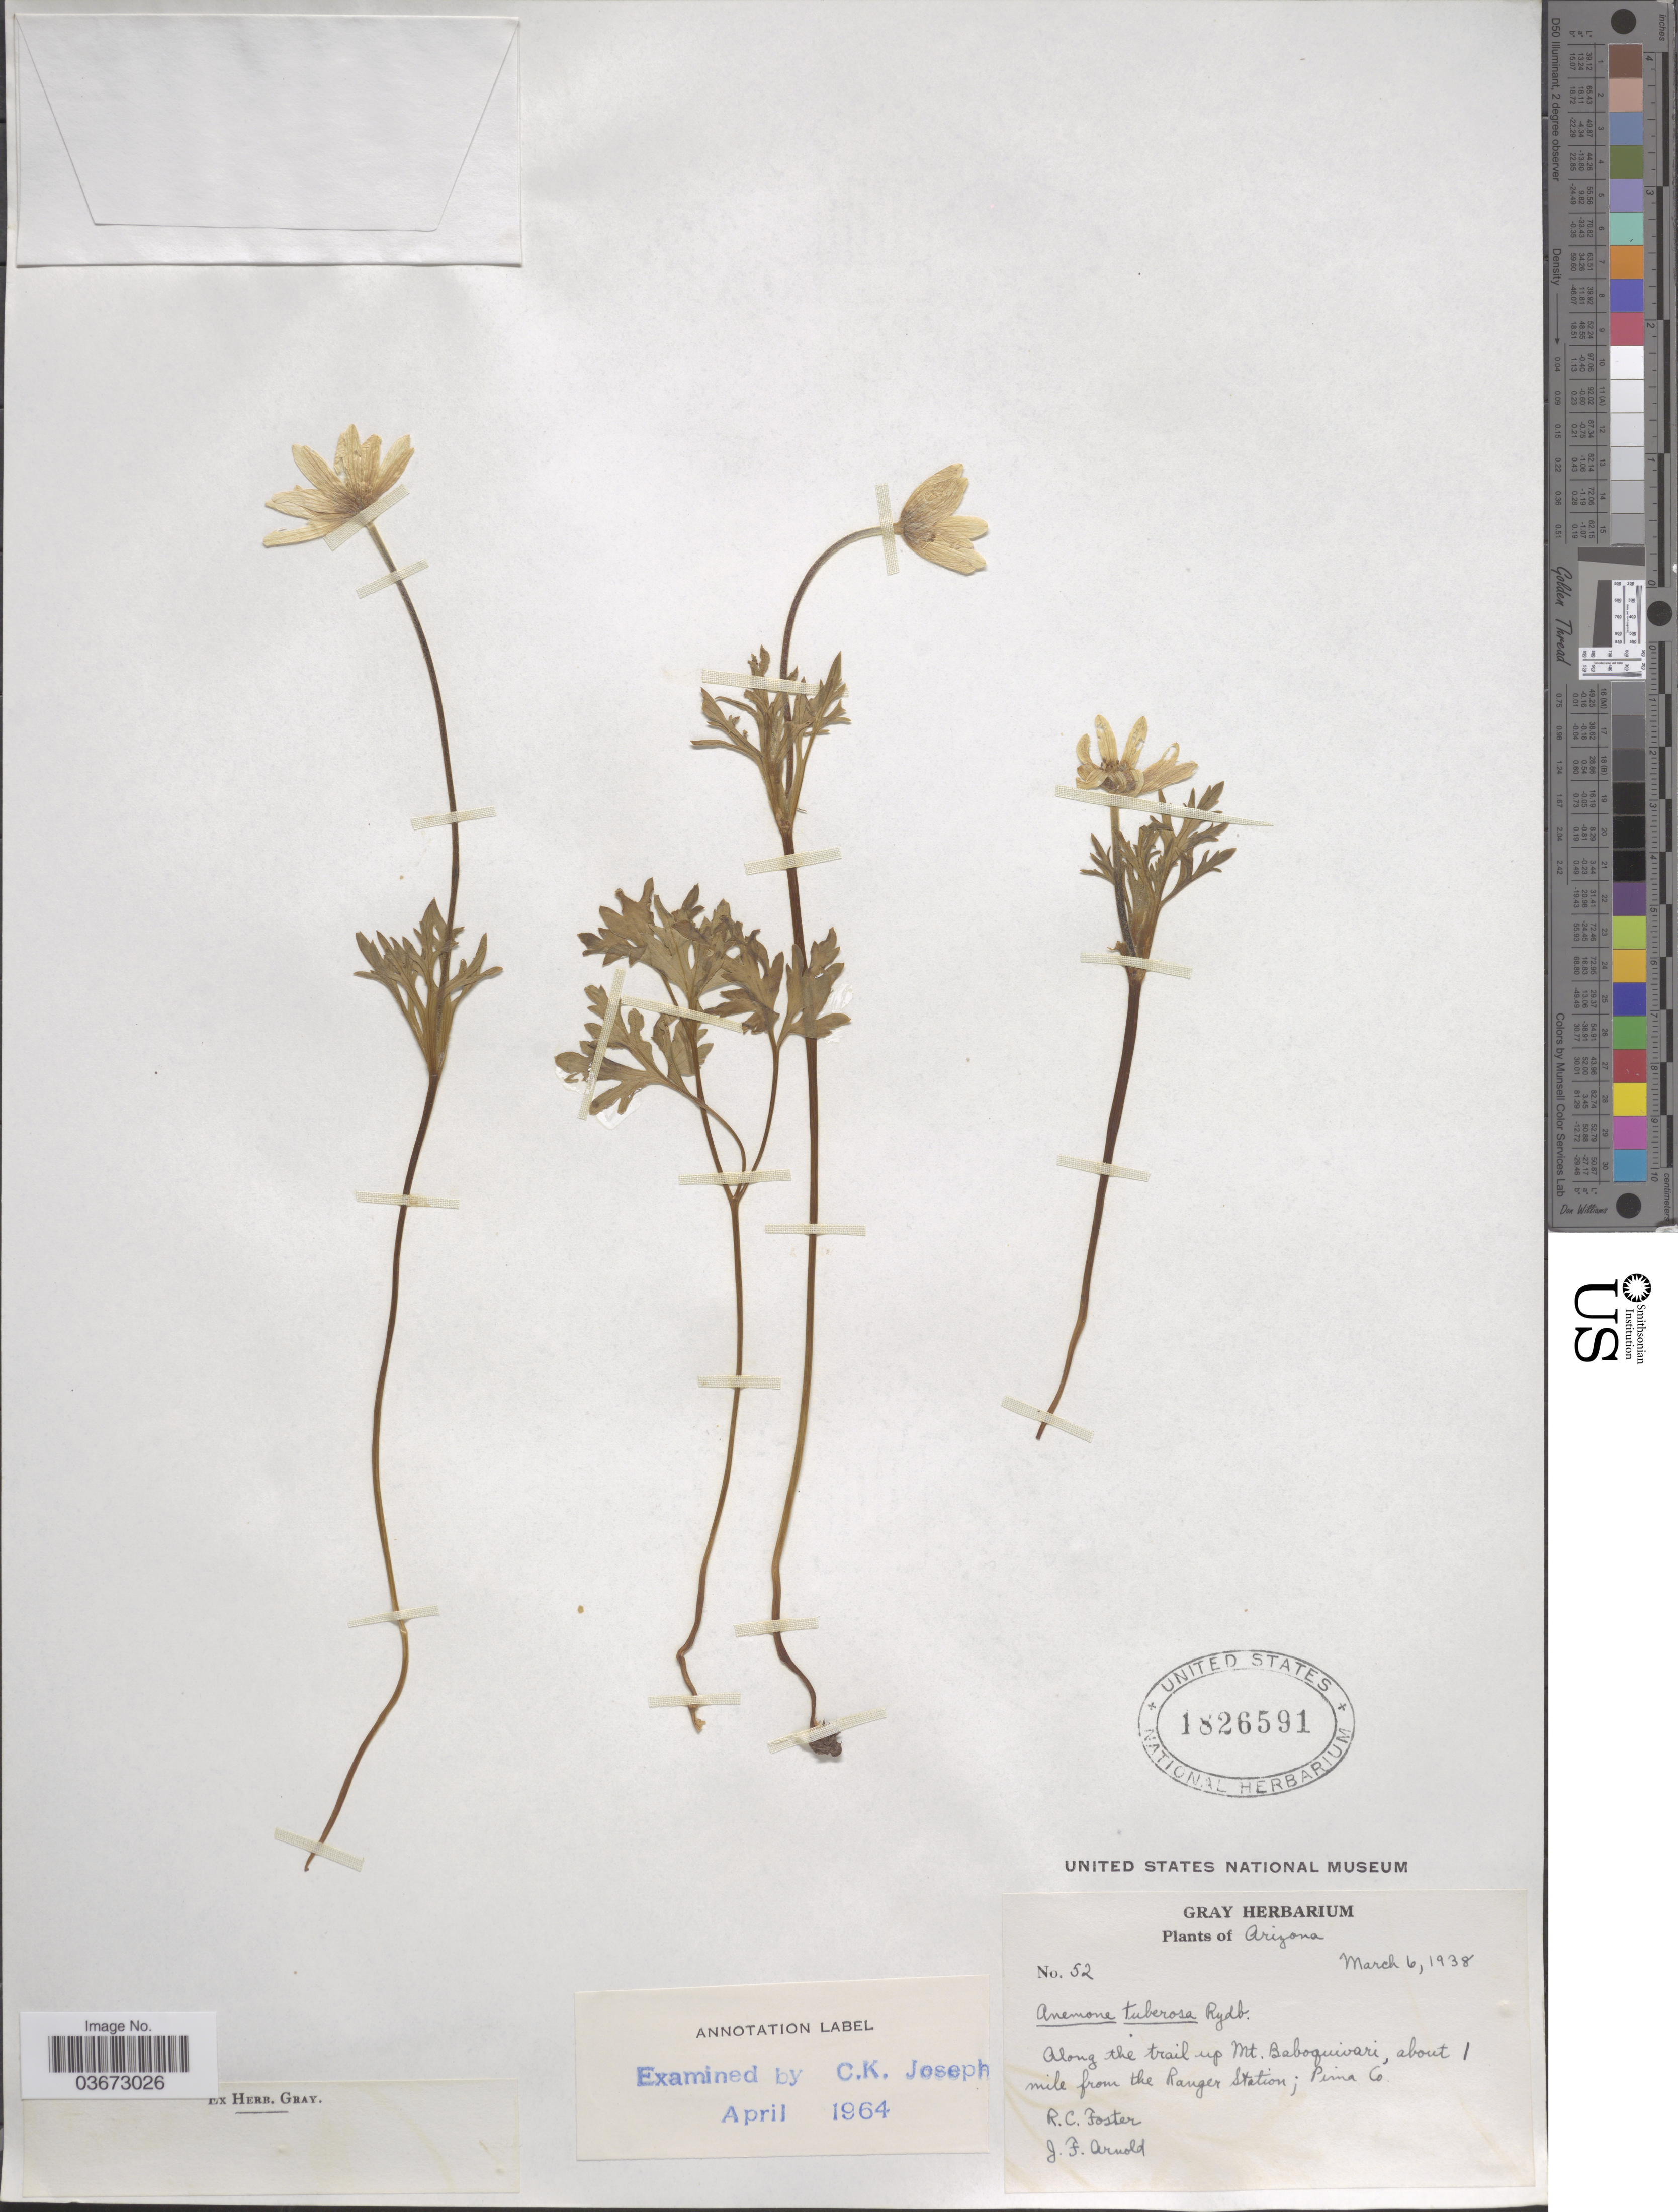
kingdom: Plantae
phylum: Tracheophyta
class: Magnoliopsida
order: Ranunculales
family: Ranunculaceae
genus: Anemone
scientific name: Anemone tuberosa x A. heterophylla Nutt. & Alph. Wood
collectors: R. C. Foster & J. F. Arnold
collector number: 52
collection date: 1938-03-06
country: United States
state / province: Arizona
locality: Along the trail up Mt. Baboquivari, about 1 mile from the Ranger Station; Pima Co.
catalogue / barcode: US 1826591